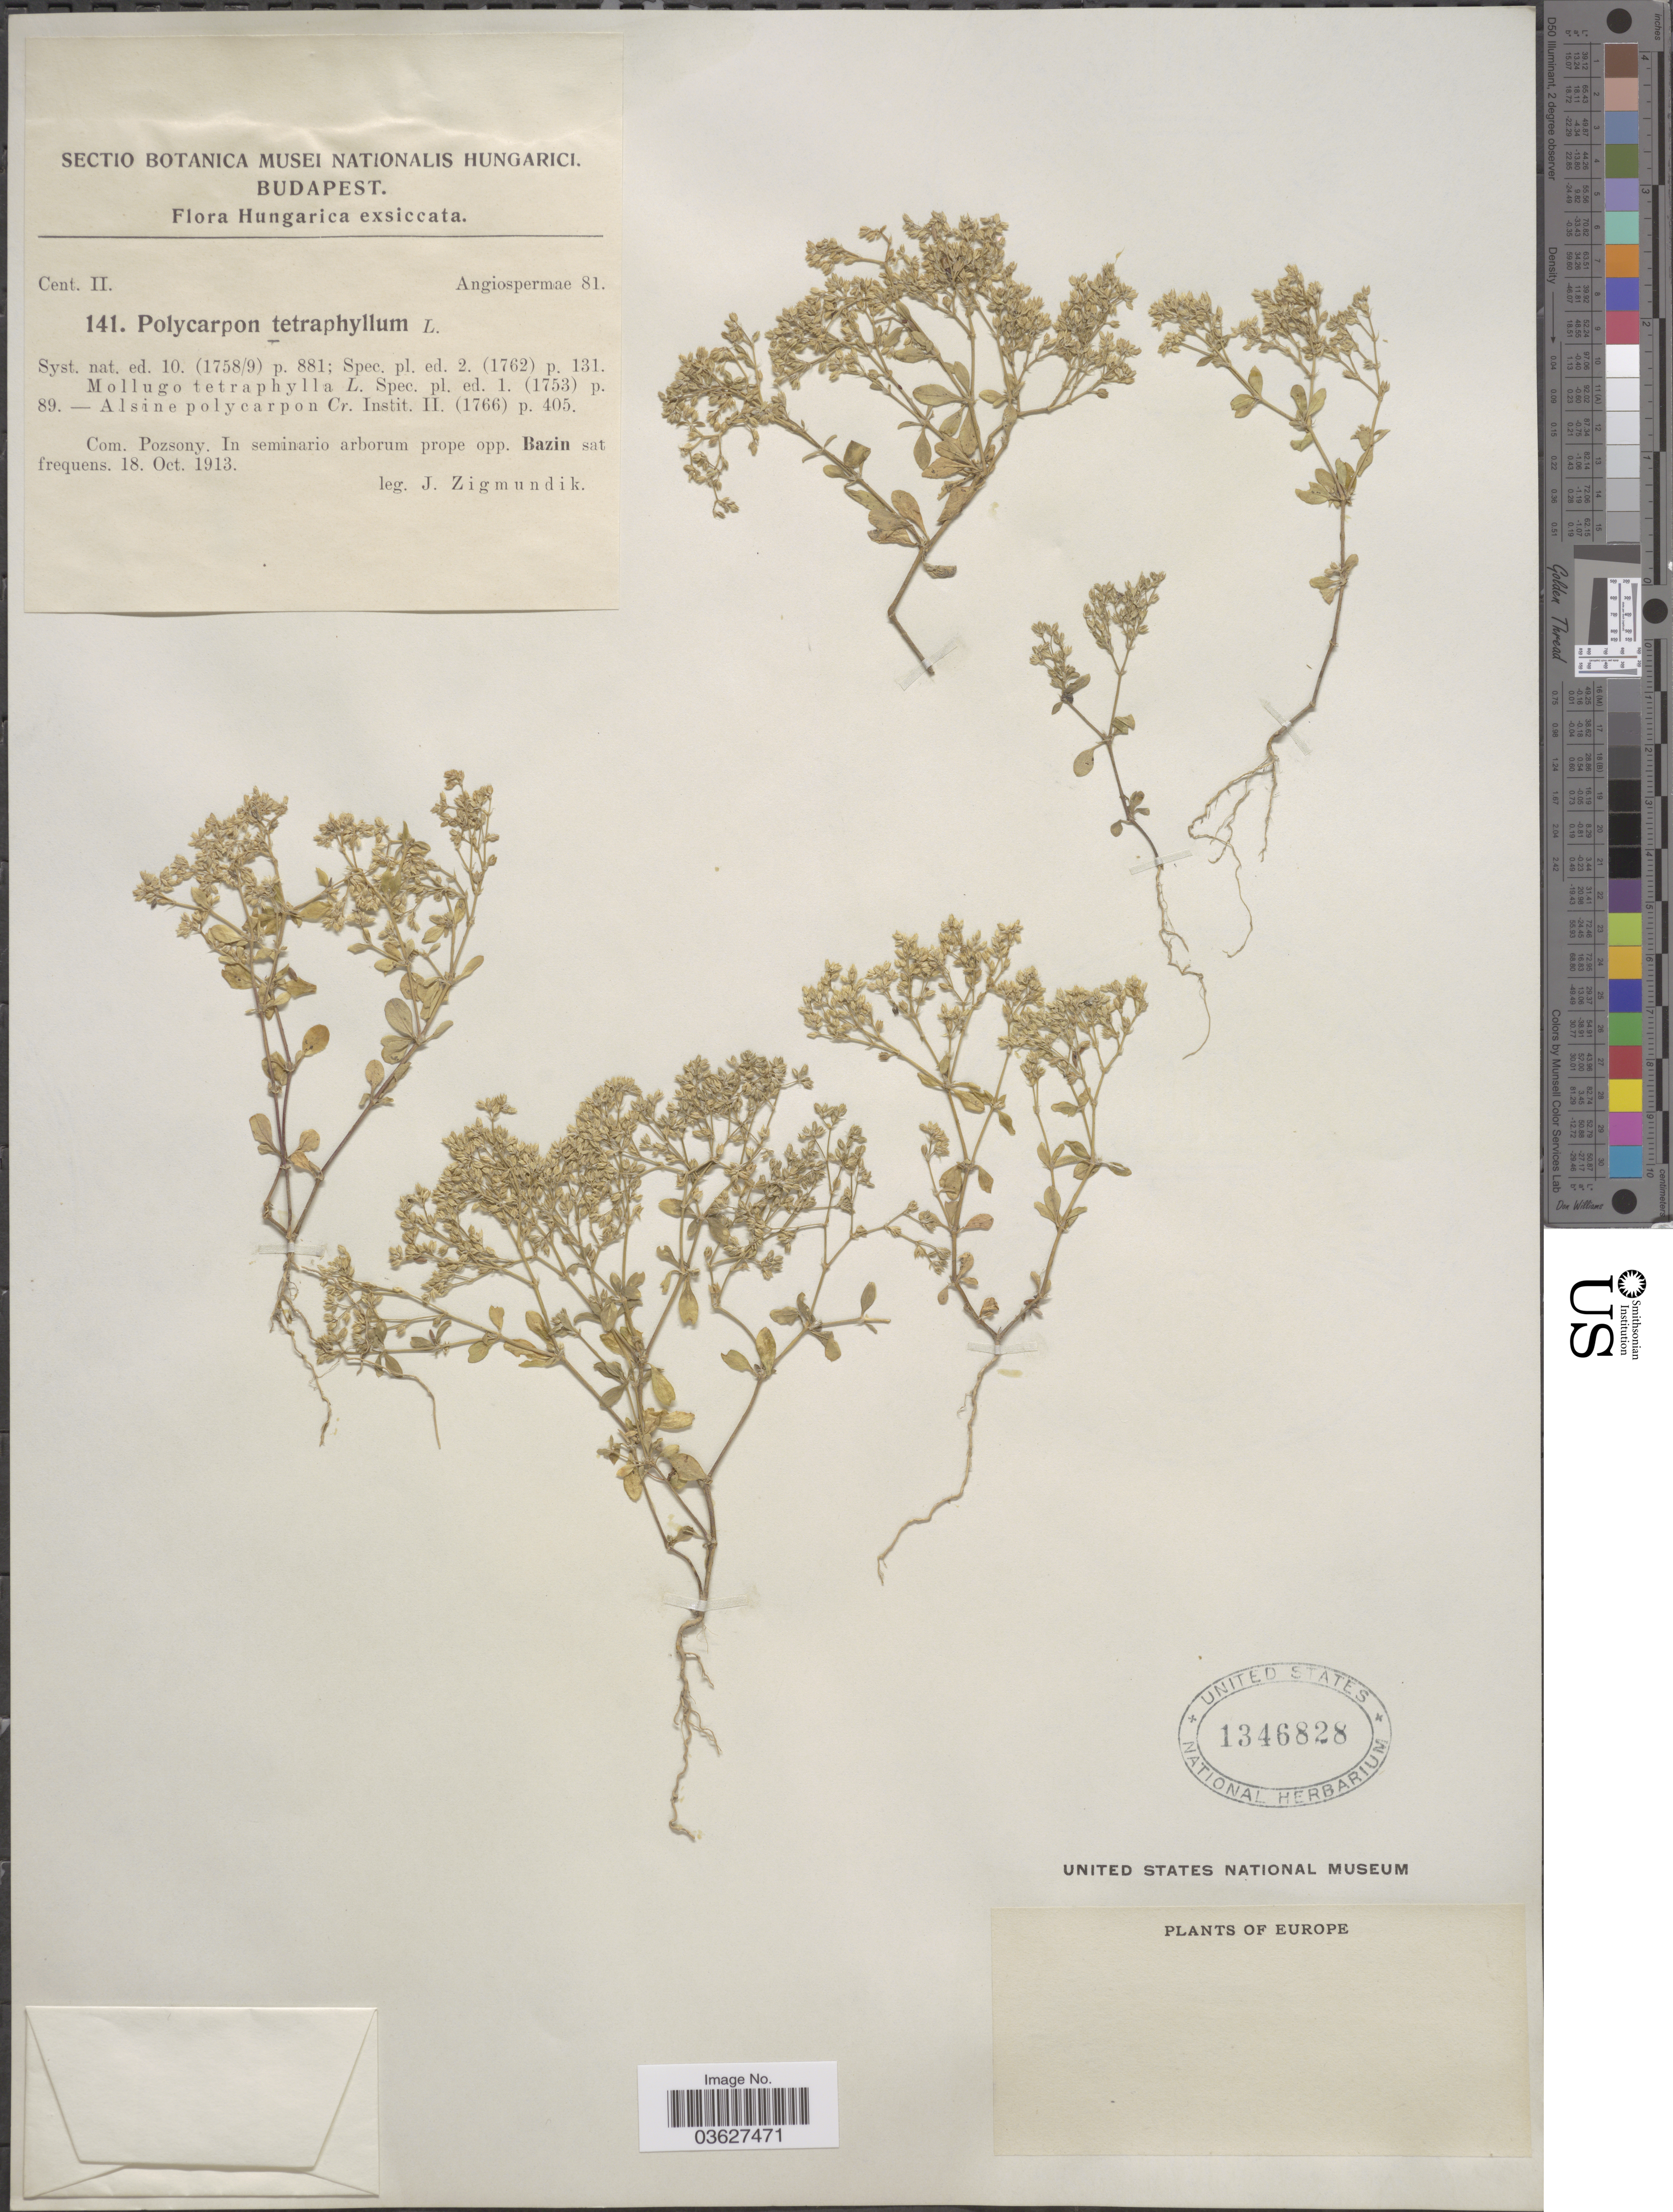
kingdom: Plantae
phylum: Tracheophyta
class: Magnoliopsida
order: Caryophyllales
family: Caryophyllaceae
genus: Polycarpon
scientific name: Polycarpon tetraphyllum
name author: (L.) L.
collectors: J. Zigmundik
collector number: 141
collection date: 1913-10-18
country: Hungary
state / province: Budapest, Capital District of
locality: Hungarica. Com. Pozsony. In seminario arborum prope opp. Bazin sat frequens.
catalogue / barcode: US 1346828